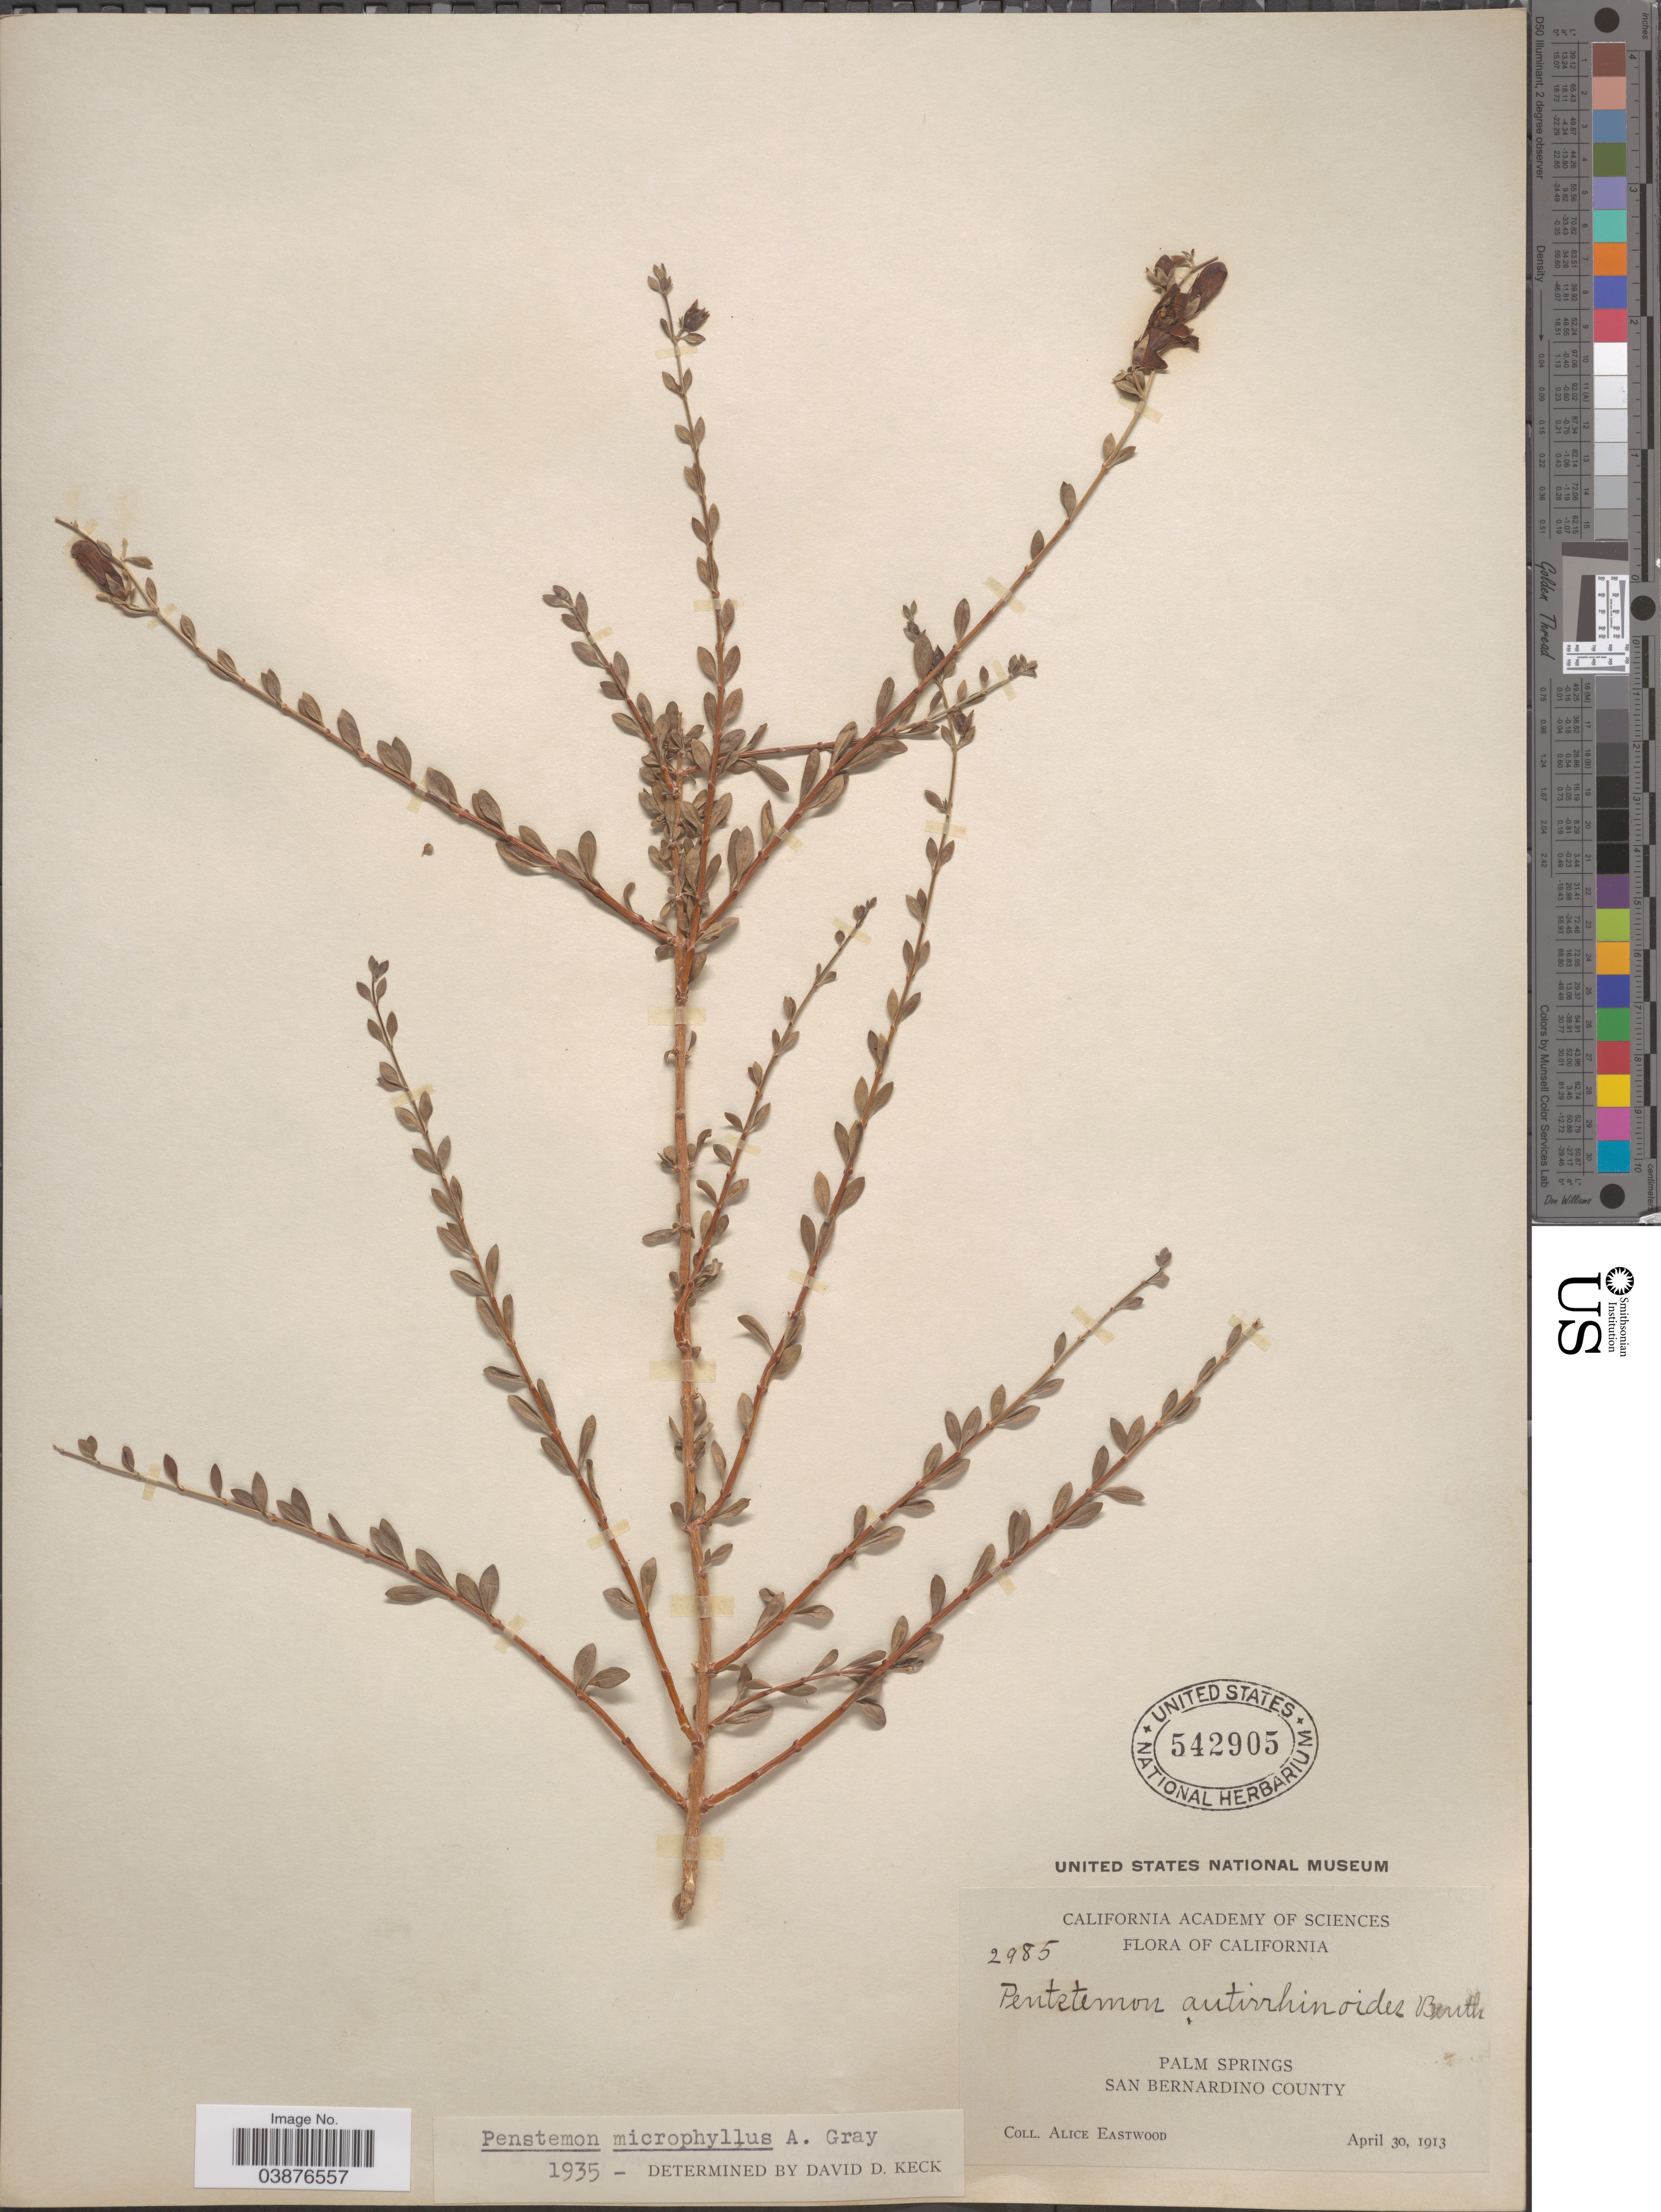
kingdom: Plantae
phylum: Tracheophyta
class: Magnoliopsida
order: Lamiales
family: Plantaginaceae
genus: Penstemon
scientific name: Penstemon microphyllus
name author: A. Gray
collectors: A. Eastwood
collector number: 2985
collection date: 1913-04-30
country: United States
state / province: California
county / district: San Bernardino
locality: Palm Springs. San Bernardino County.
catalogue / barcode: US 542905